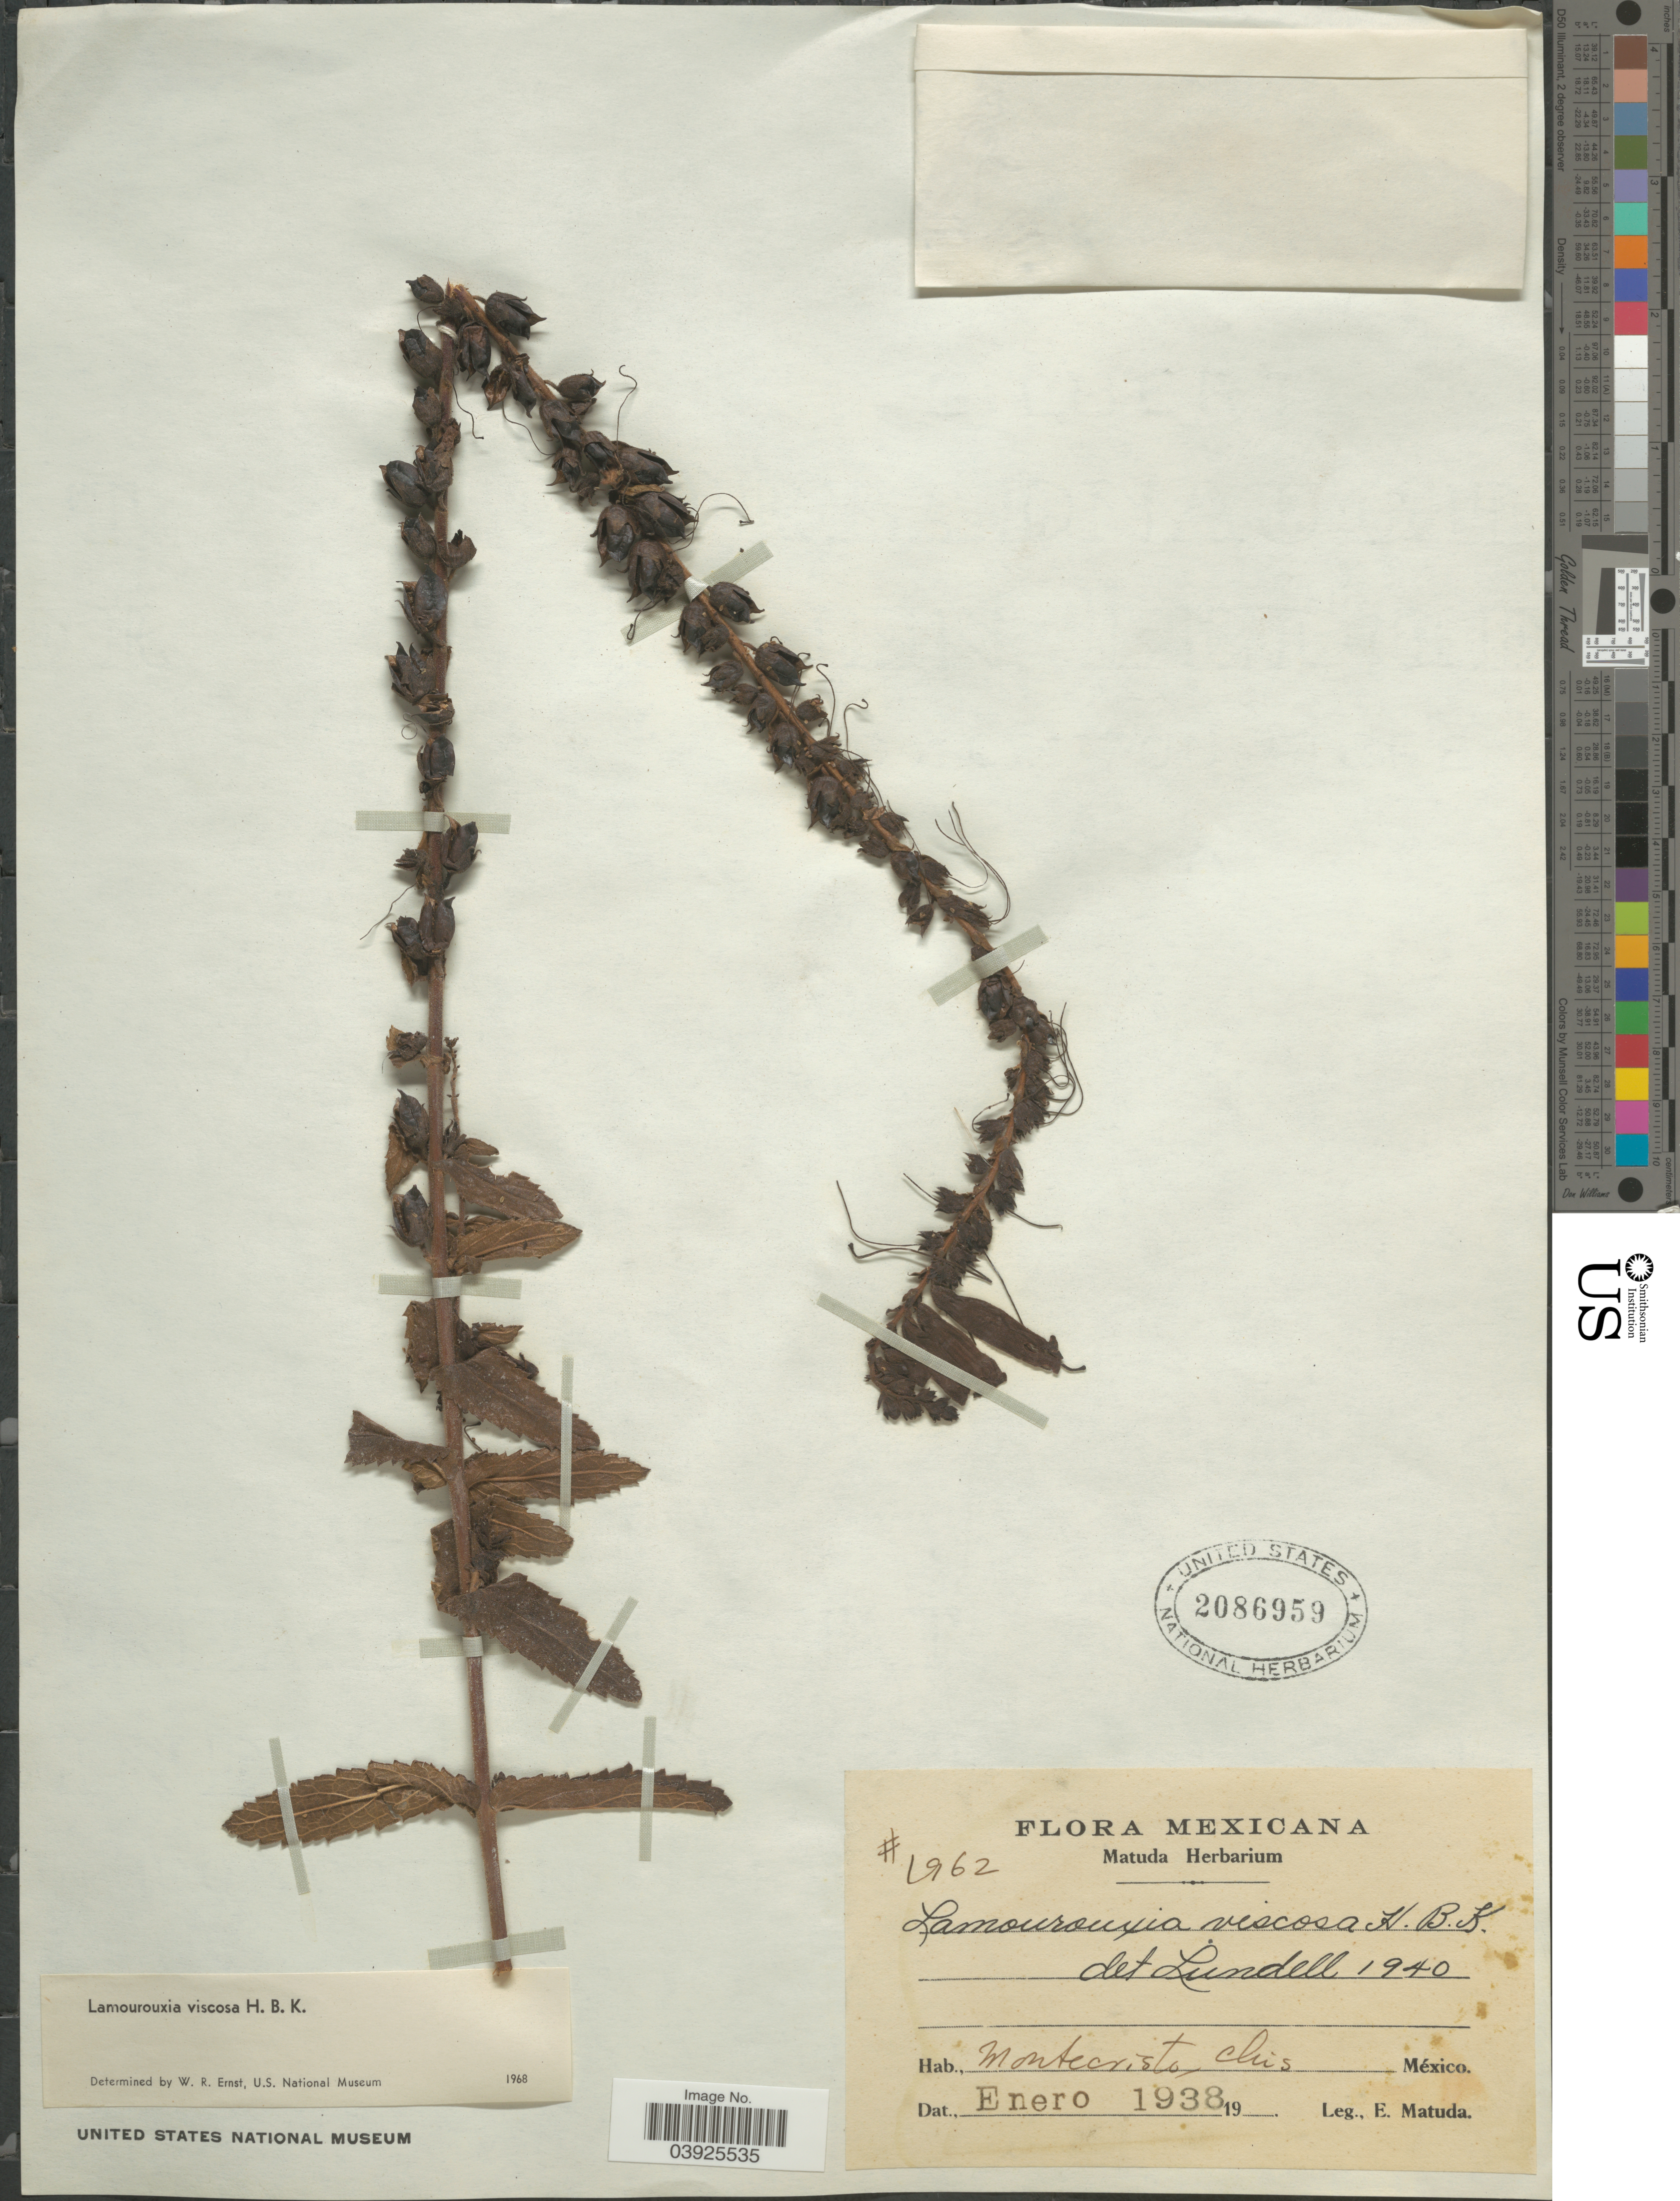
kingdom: Plantae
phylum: Tracheophyta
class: Magnoliopsida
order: Lamiales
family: Orobanchaceae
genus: Lamourouxia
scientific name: Lamourouxia viscosa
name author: Kunth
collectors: E. Matuda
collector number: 1962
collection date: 1938-01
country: Mexico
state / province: Chiapas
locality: Montecristo.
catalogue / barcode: US 2086959